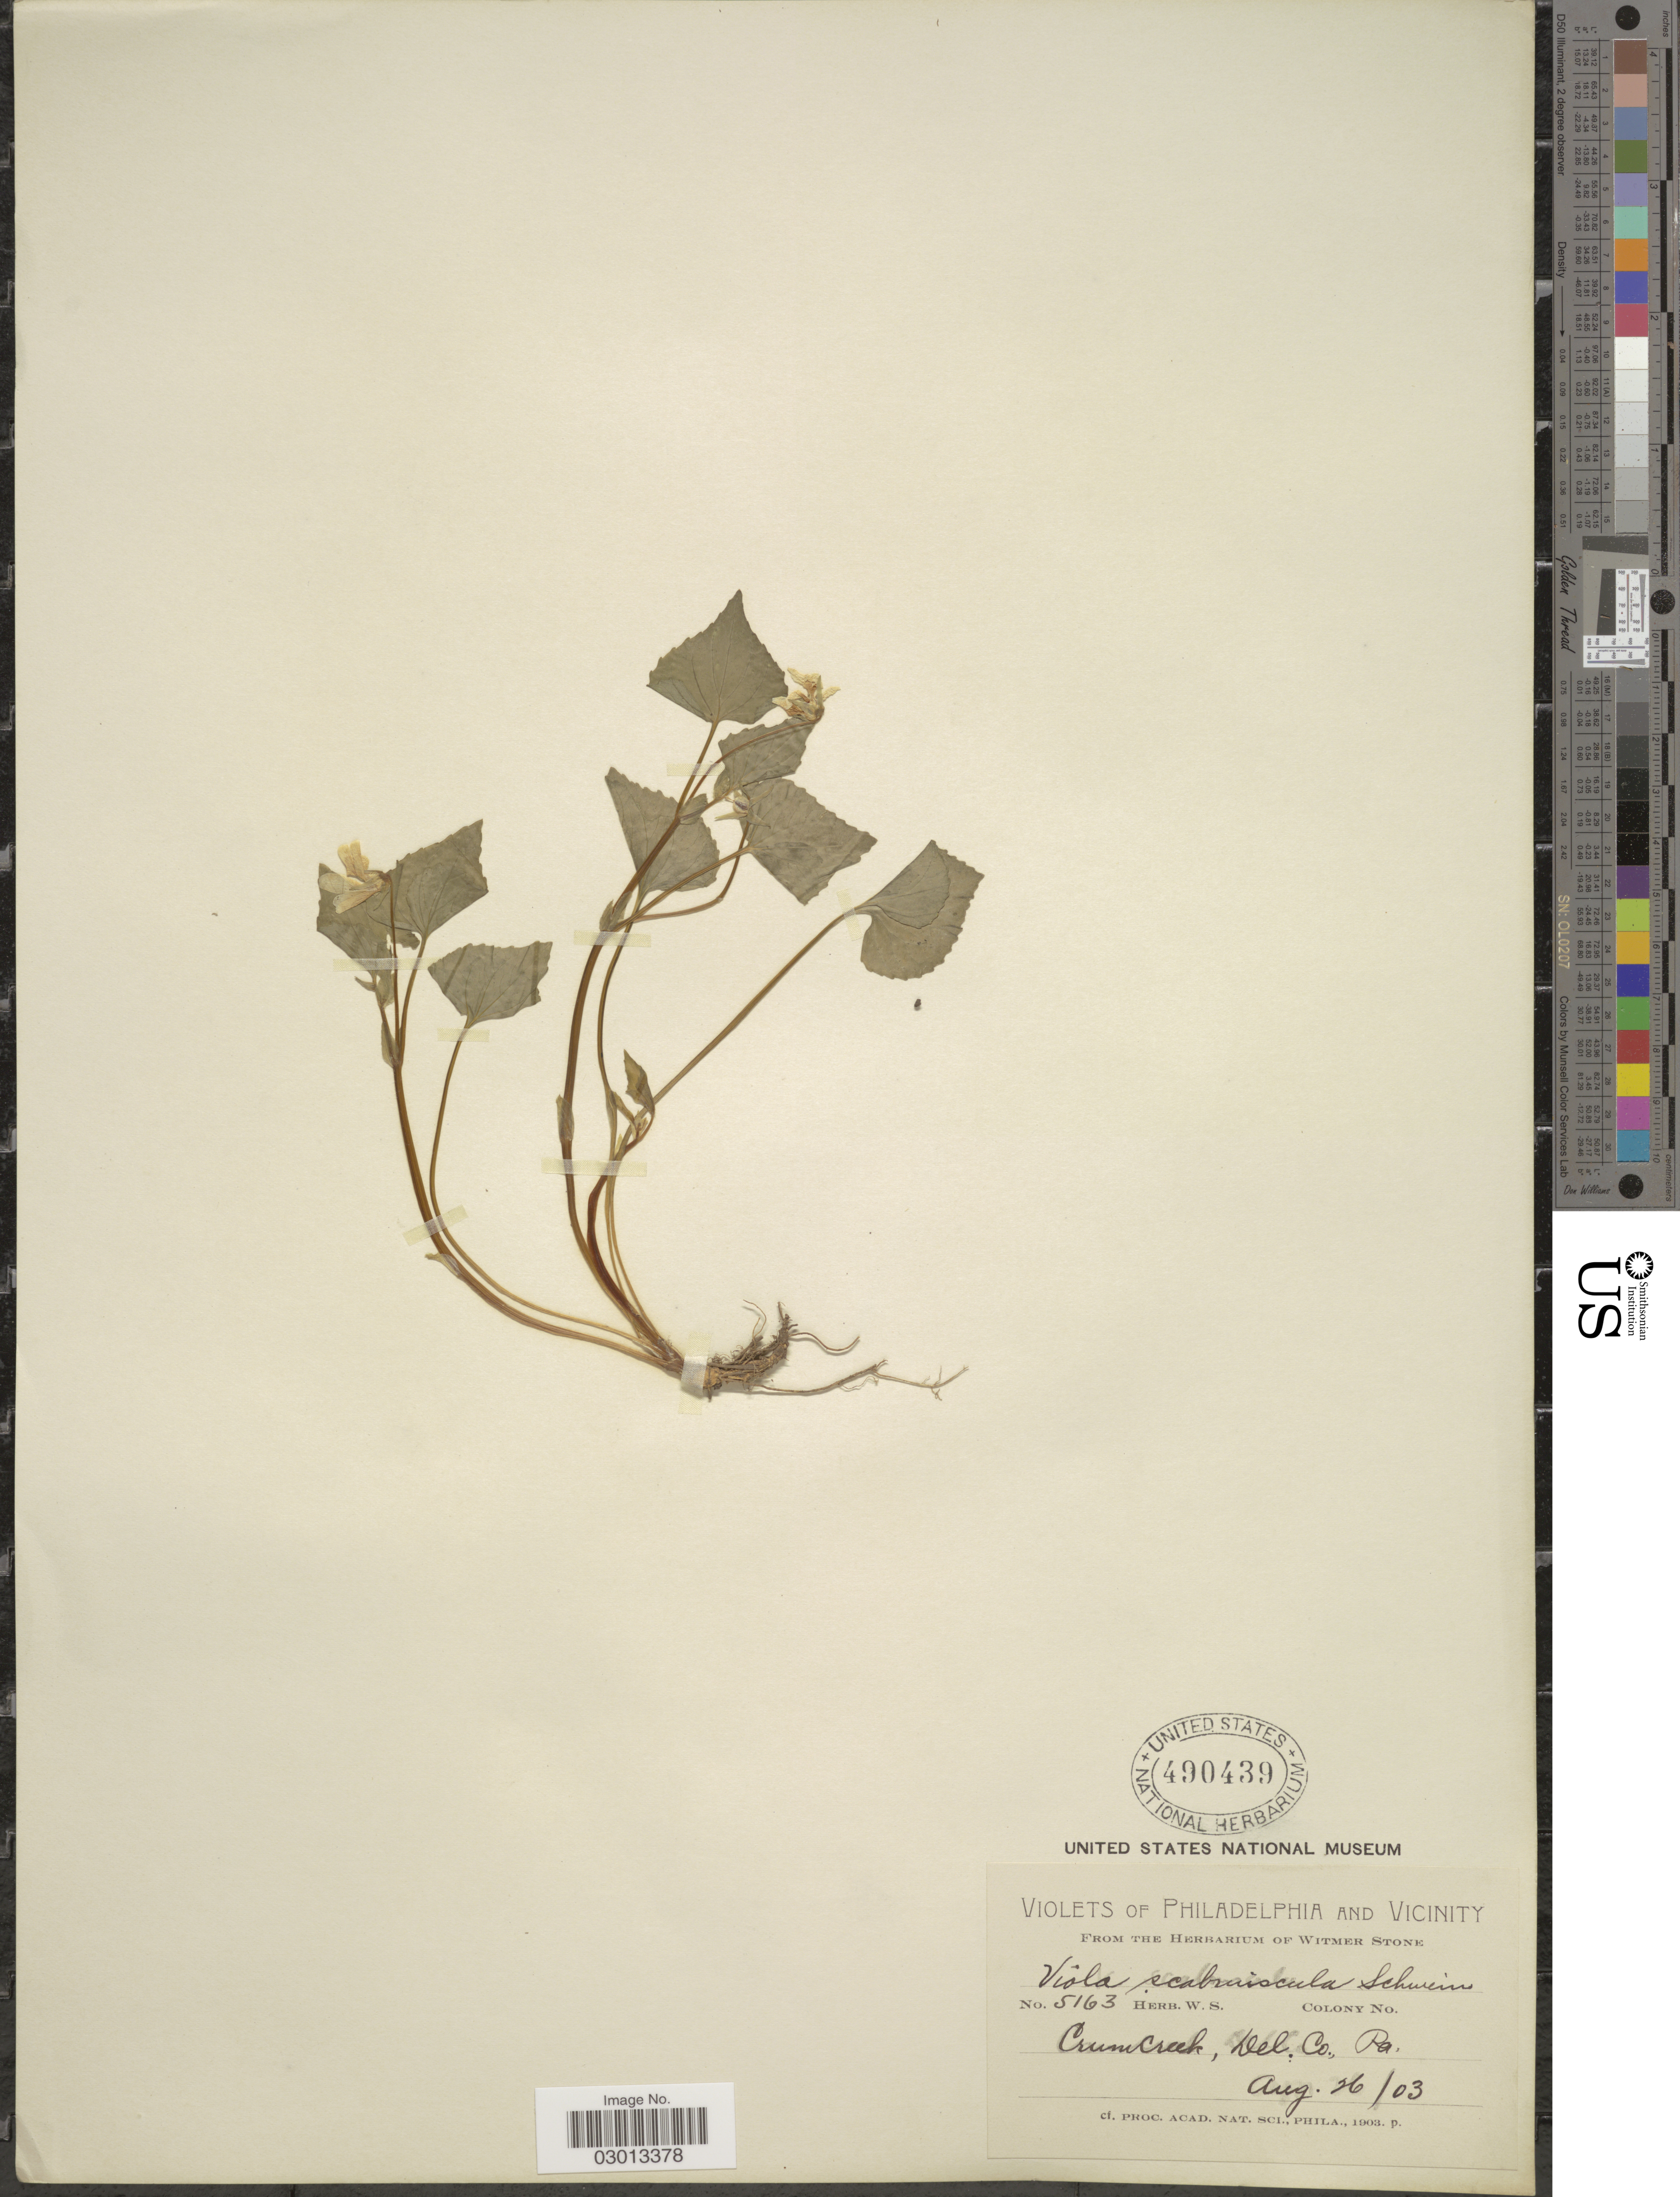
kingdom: Plantae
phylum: Tracheophyta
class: Magnoliopsida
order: Malpighiales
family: Violaceae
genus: Viola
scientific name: Viola pensylvanica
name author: Michx.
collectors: Ex herb Witmer Stone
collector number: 5163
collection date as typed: Transcribed d/m/y: 26/8/3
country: United States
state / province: Pennsylvania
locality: Philadelphia and vicinity. Crum Creek, Del. Co.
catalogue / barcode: US 490439